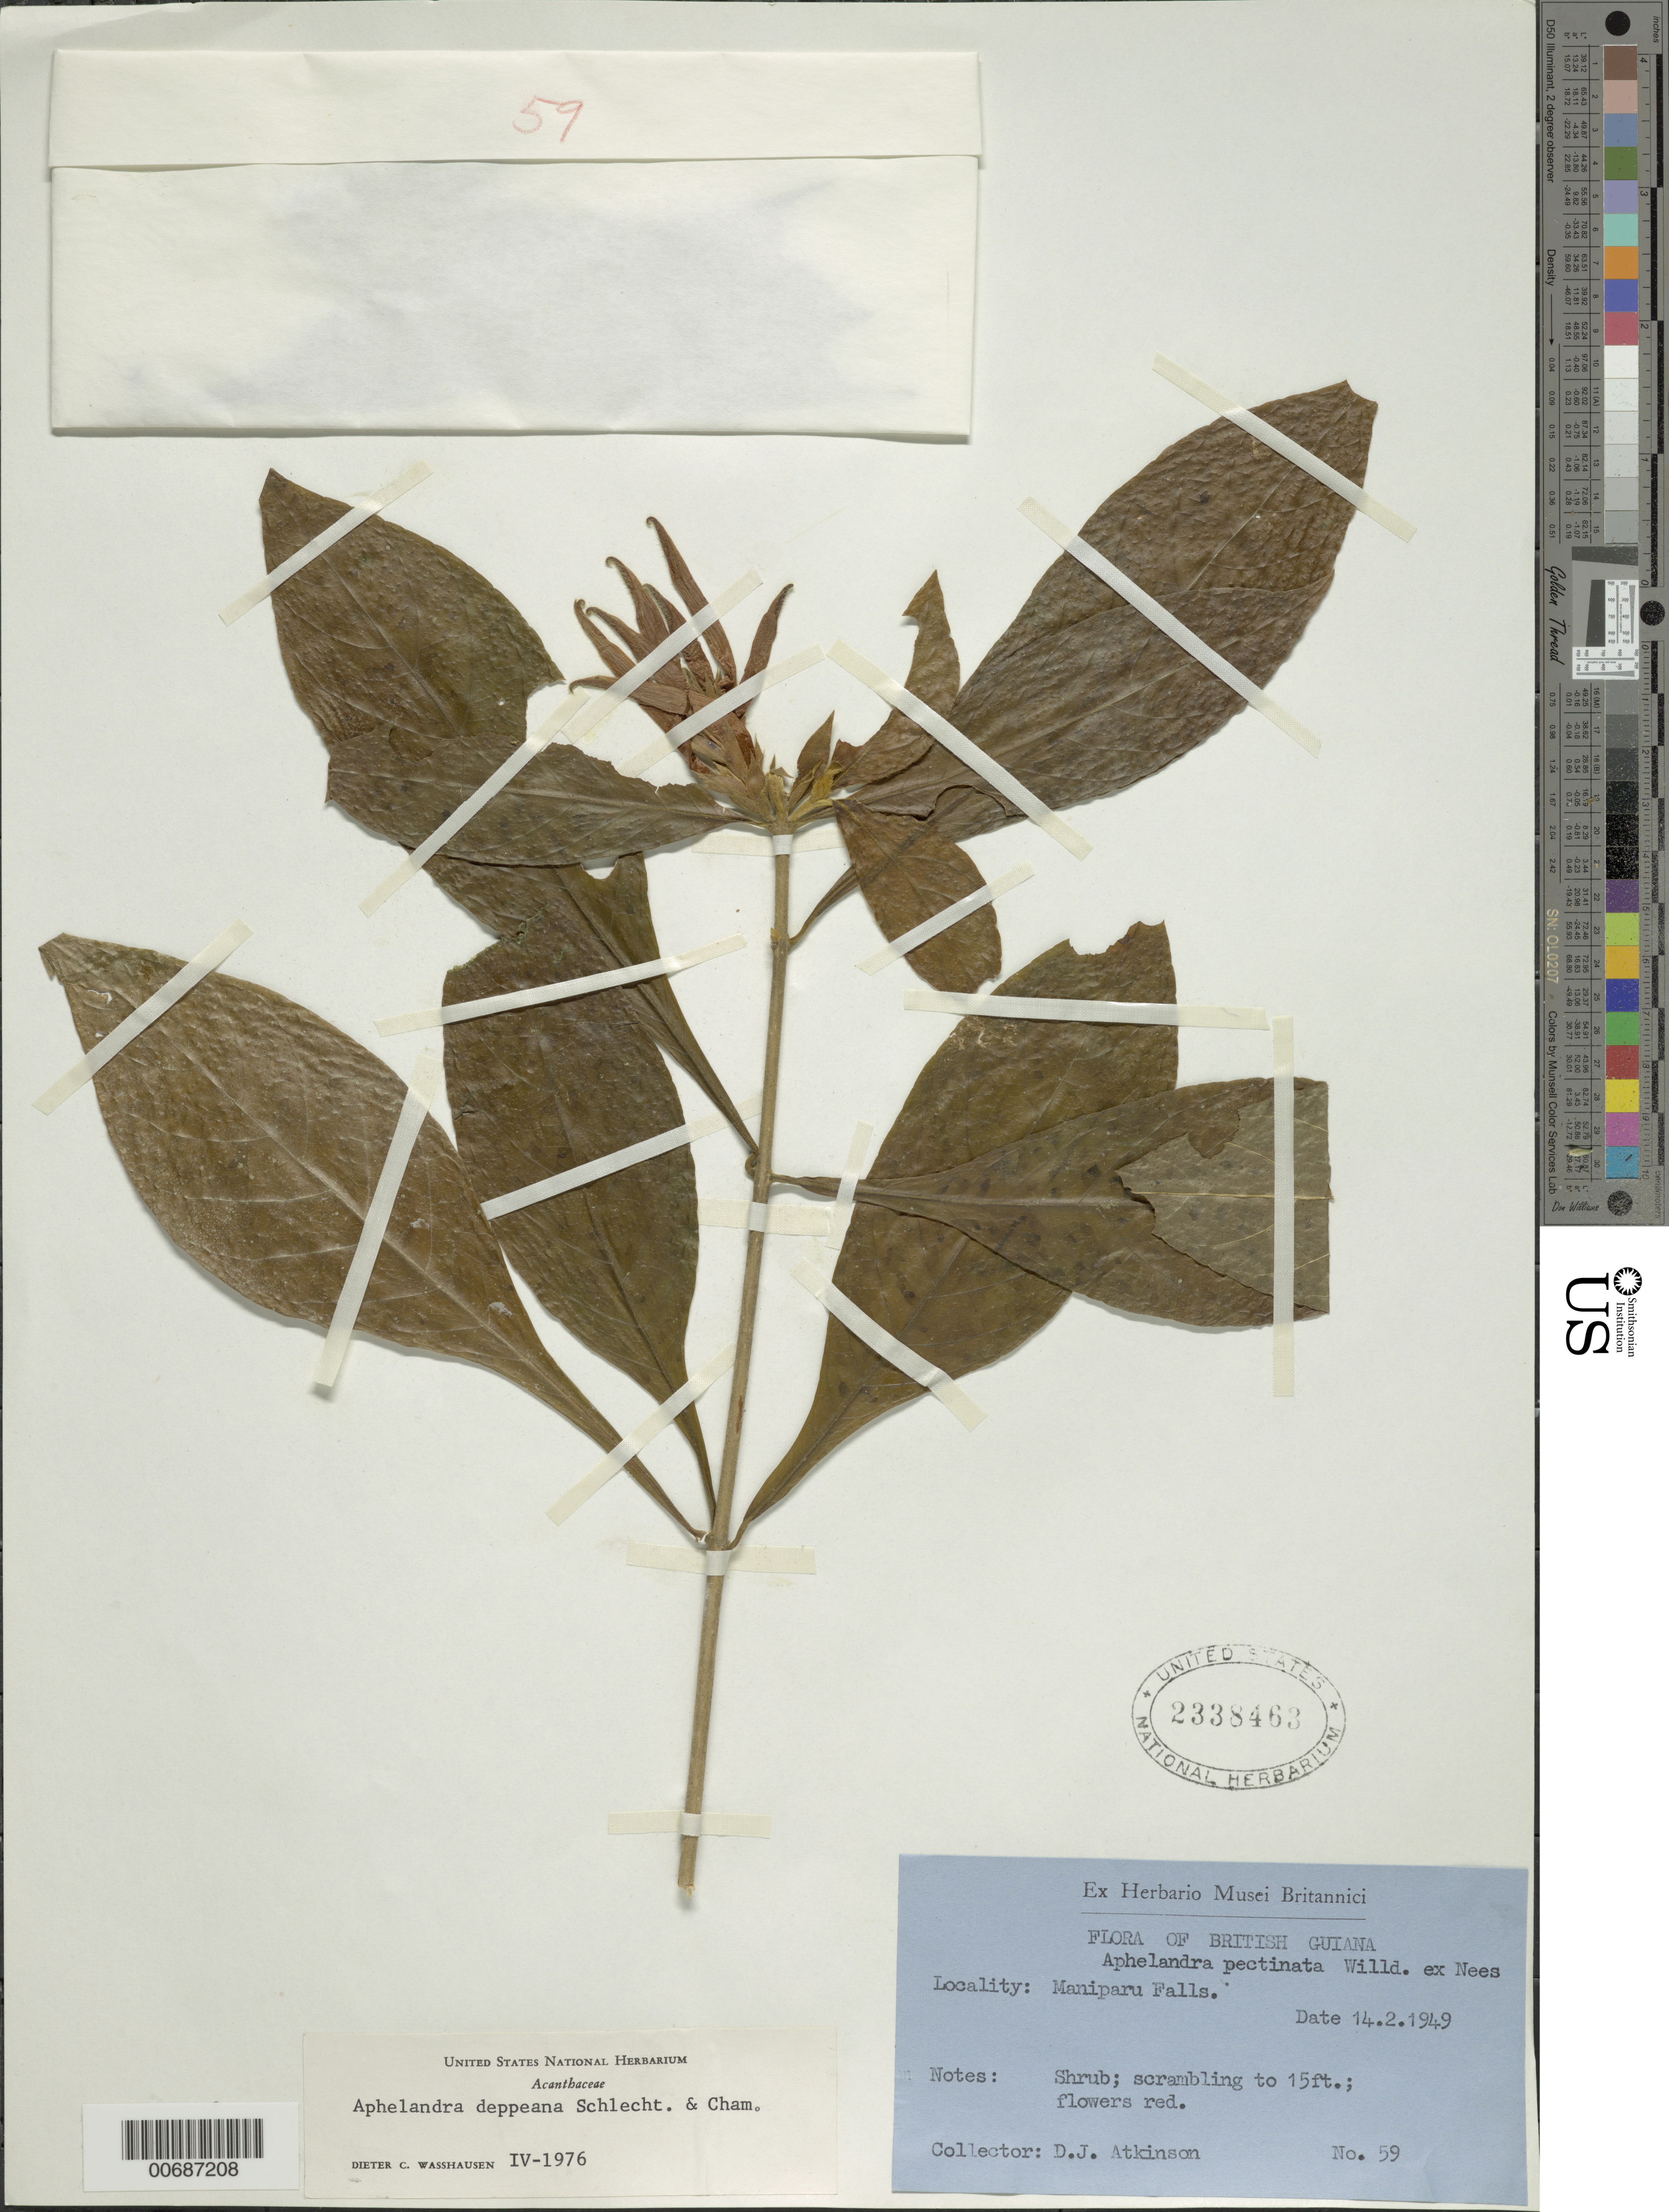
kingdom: Plantae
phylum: Tracheophyta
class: Magnoliopsida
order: Lamiales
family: Acanthaceae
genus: Aphelandra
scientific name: Aphelandra deppeana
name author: Schltdl. & Cham.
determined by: Wasshausen, Dieter C., (BOT), Smithsonian Institution - National Museum of Natural History (UNITED STATES)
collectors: D. Atkinson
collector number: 59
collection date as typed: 14-Feb-49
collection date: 1949-02-14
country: Guyana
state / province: Potaro-Siparuni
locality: Maniparu Falls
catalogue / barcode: US 2338463